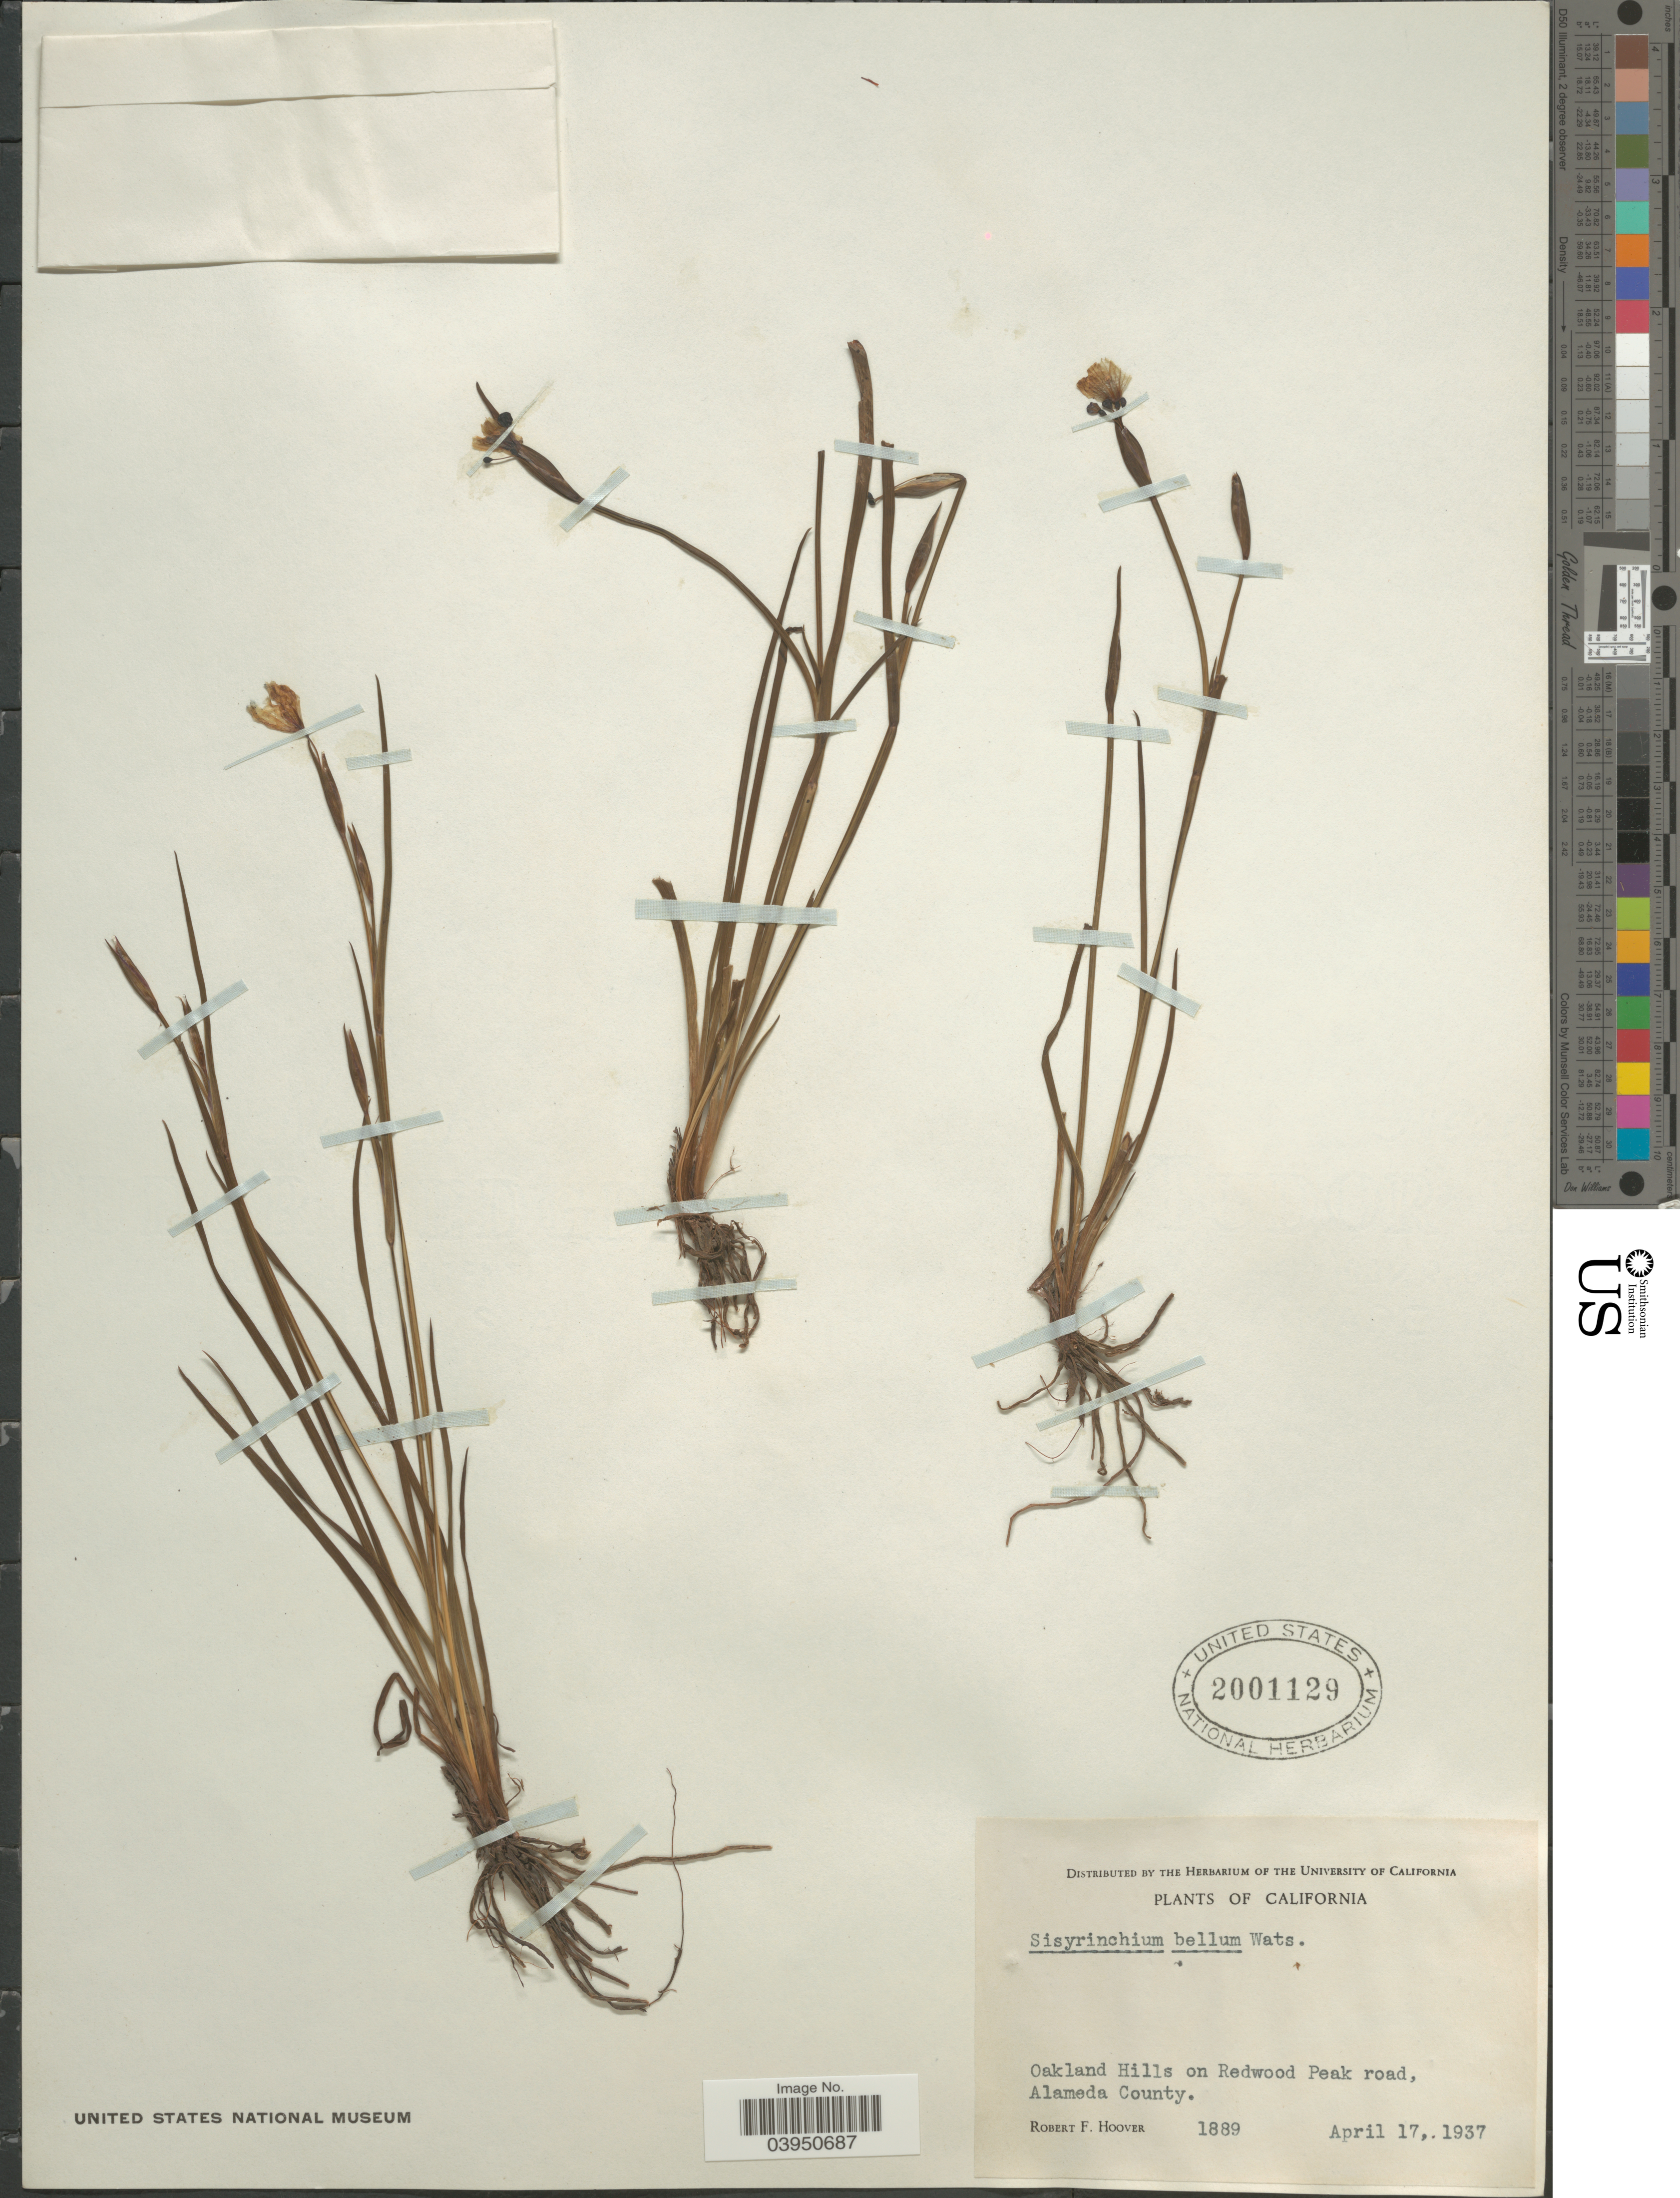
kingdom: Plantae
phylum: Tracheophyta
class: Liliopsida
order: Asparagales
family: Iridaceae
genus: Sisyrinchium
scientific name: Sisyrinchium bellum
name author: S. Watson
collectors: R. F. Hoover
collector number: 1889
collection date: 1937-04-17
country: United States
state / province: California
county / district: Alameda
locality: Oakland Hills on Redwood Peak road, Alameda County.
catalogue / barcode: US 2001129